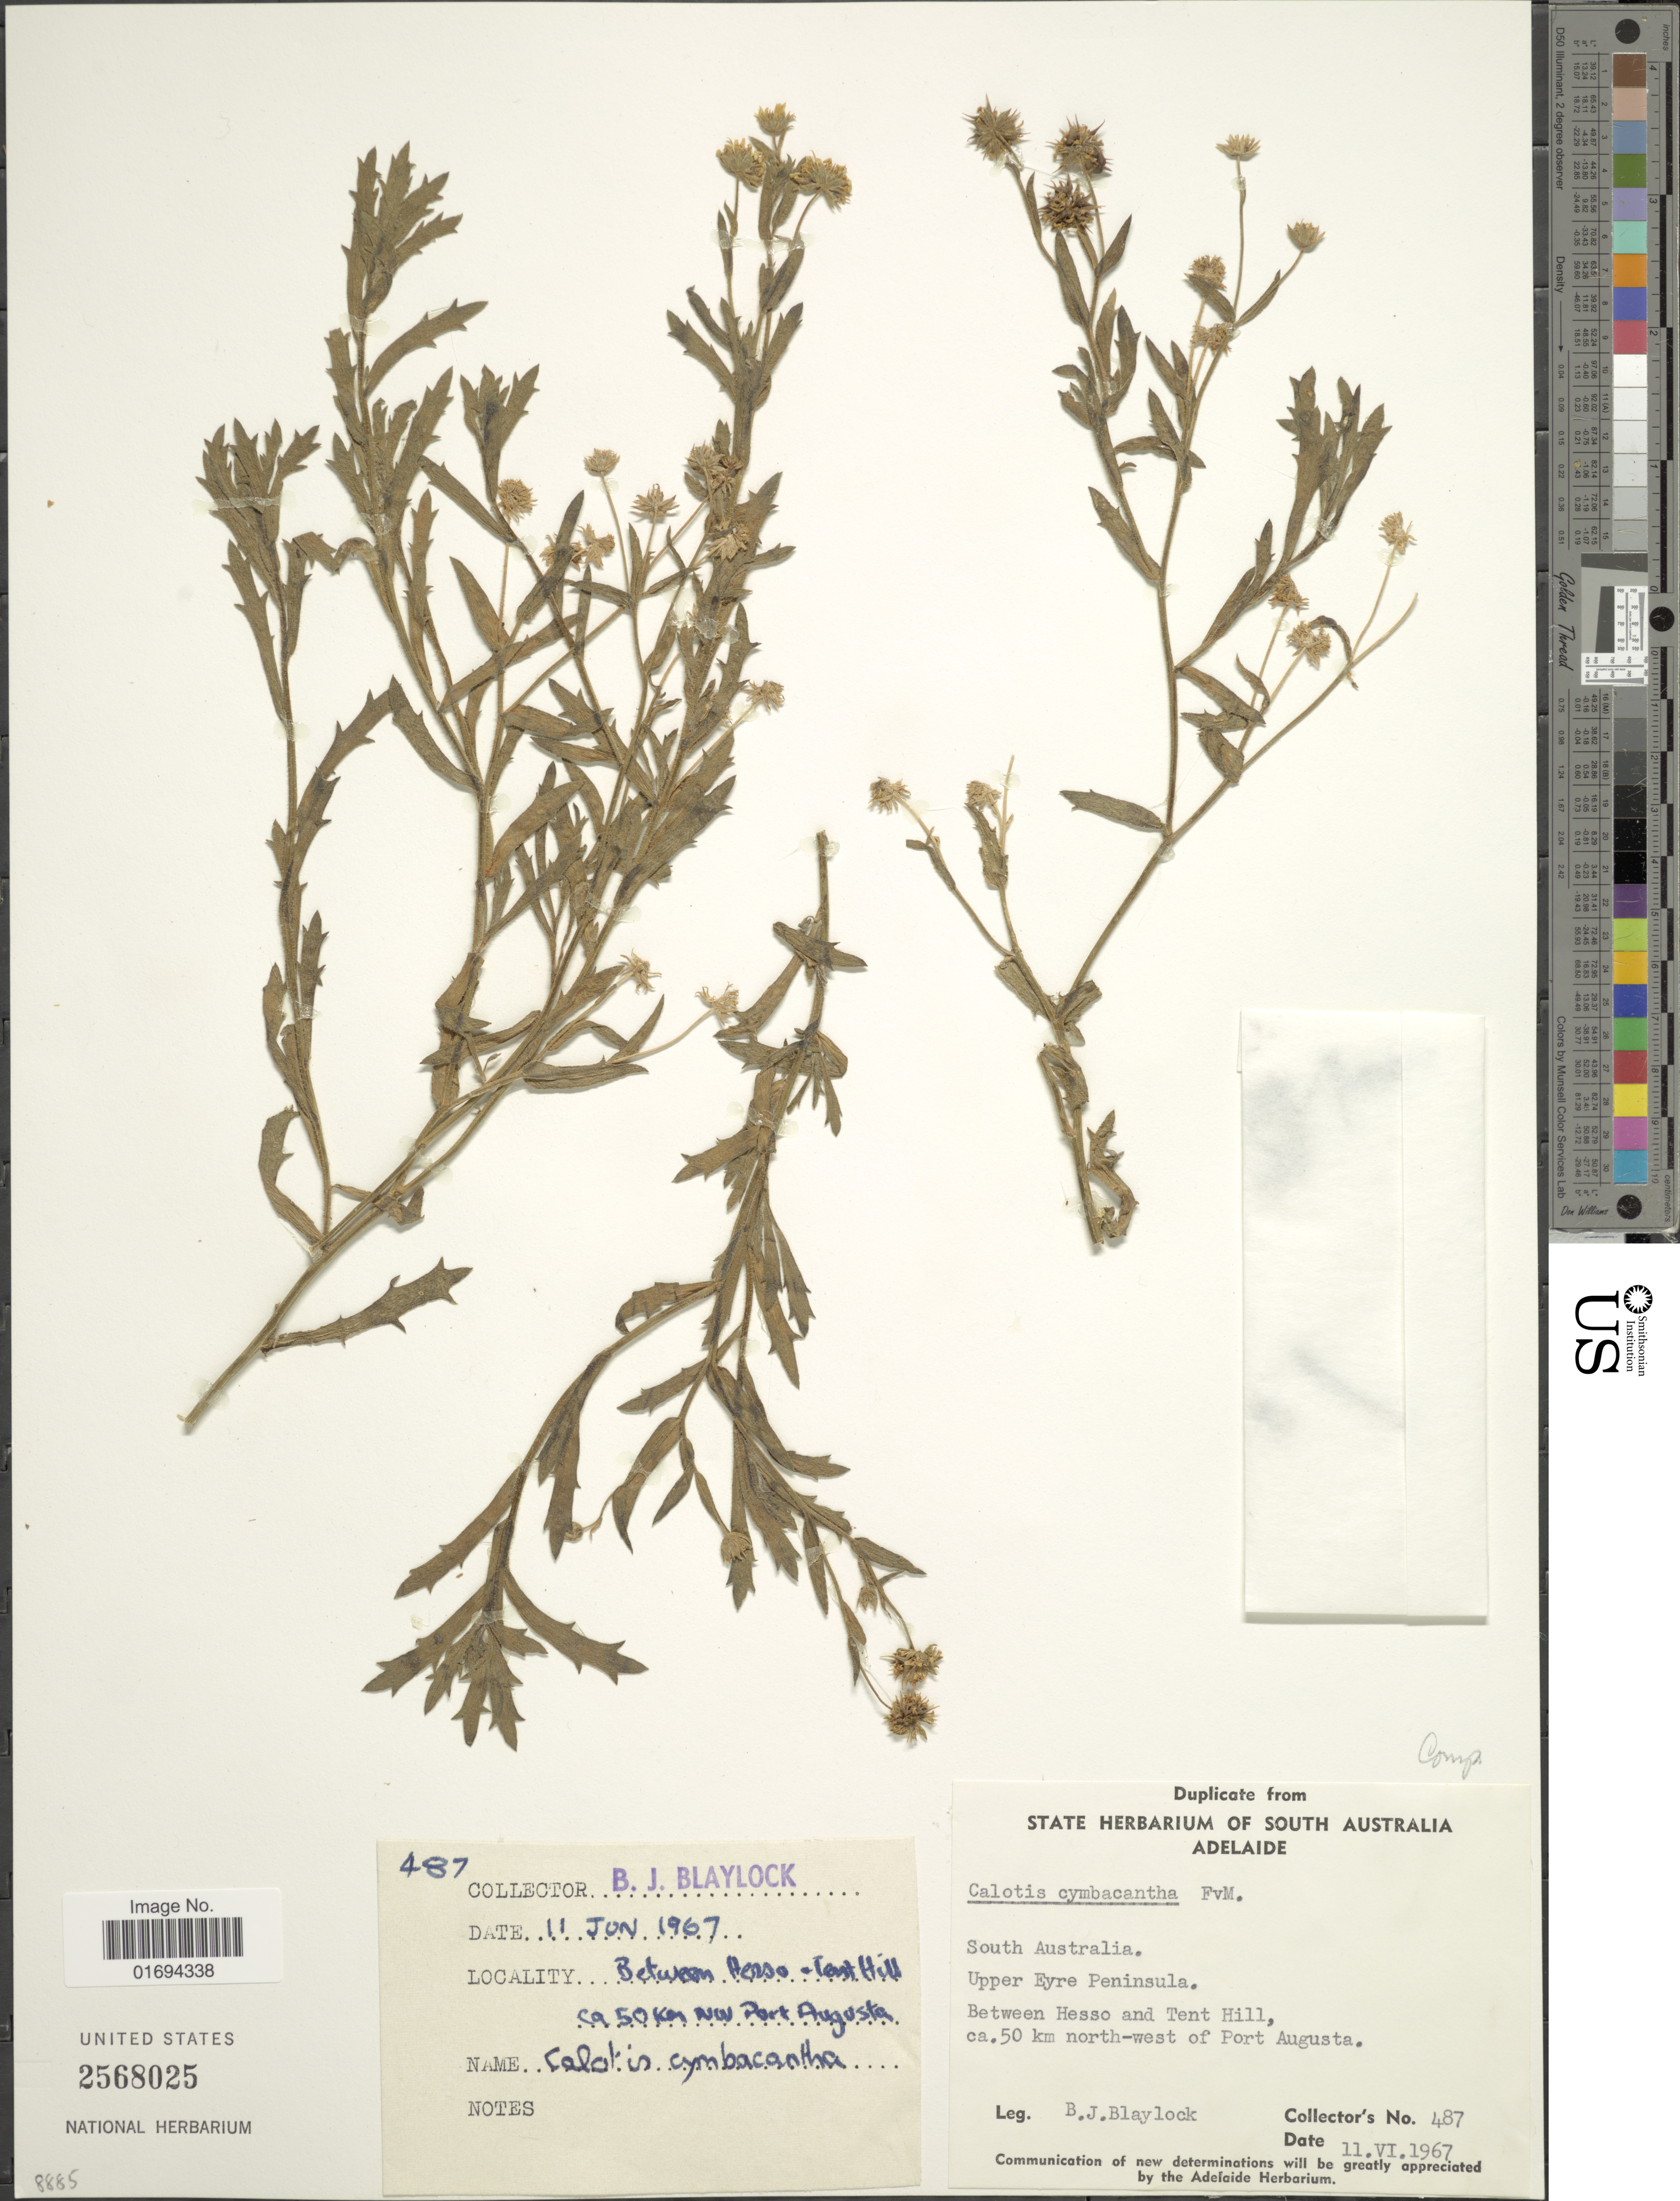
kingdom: Plantae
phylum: Tracheophyta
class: Magnoliopsida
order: Asterales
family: Asteraceae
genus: Calotis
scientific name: Calotis cymbacantha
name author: F. Muell.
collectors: B. Blaylock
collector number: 487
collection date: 1967-06-11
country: Australia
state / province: South Australia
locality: Upper Eyre Peninsula, between Hesso and Tent Hill, ca. 50 km north-west of Port Augusta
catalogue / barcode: US 2568025